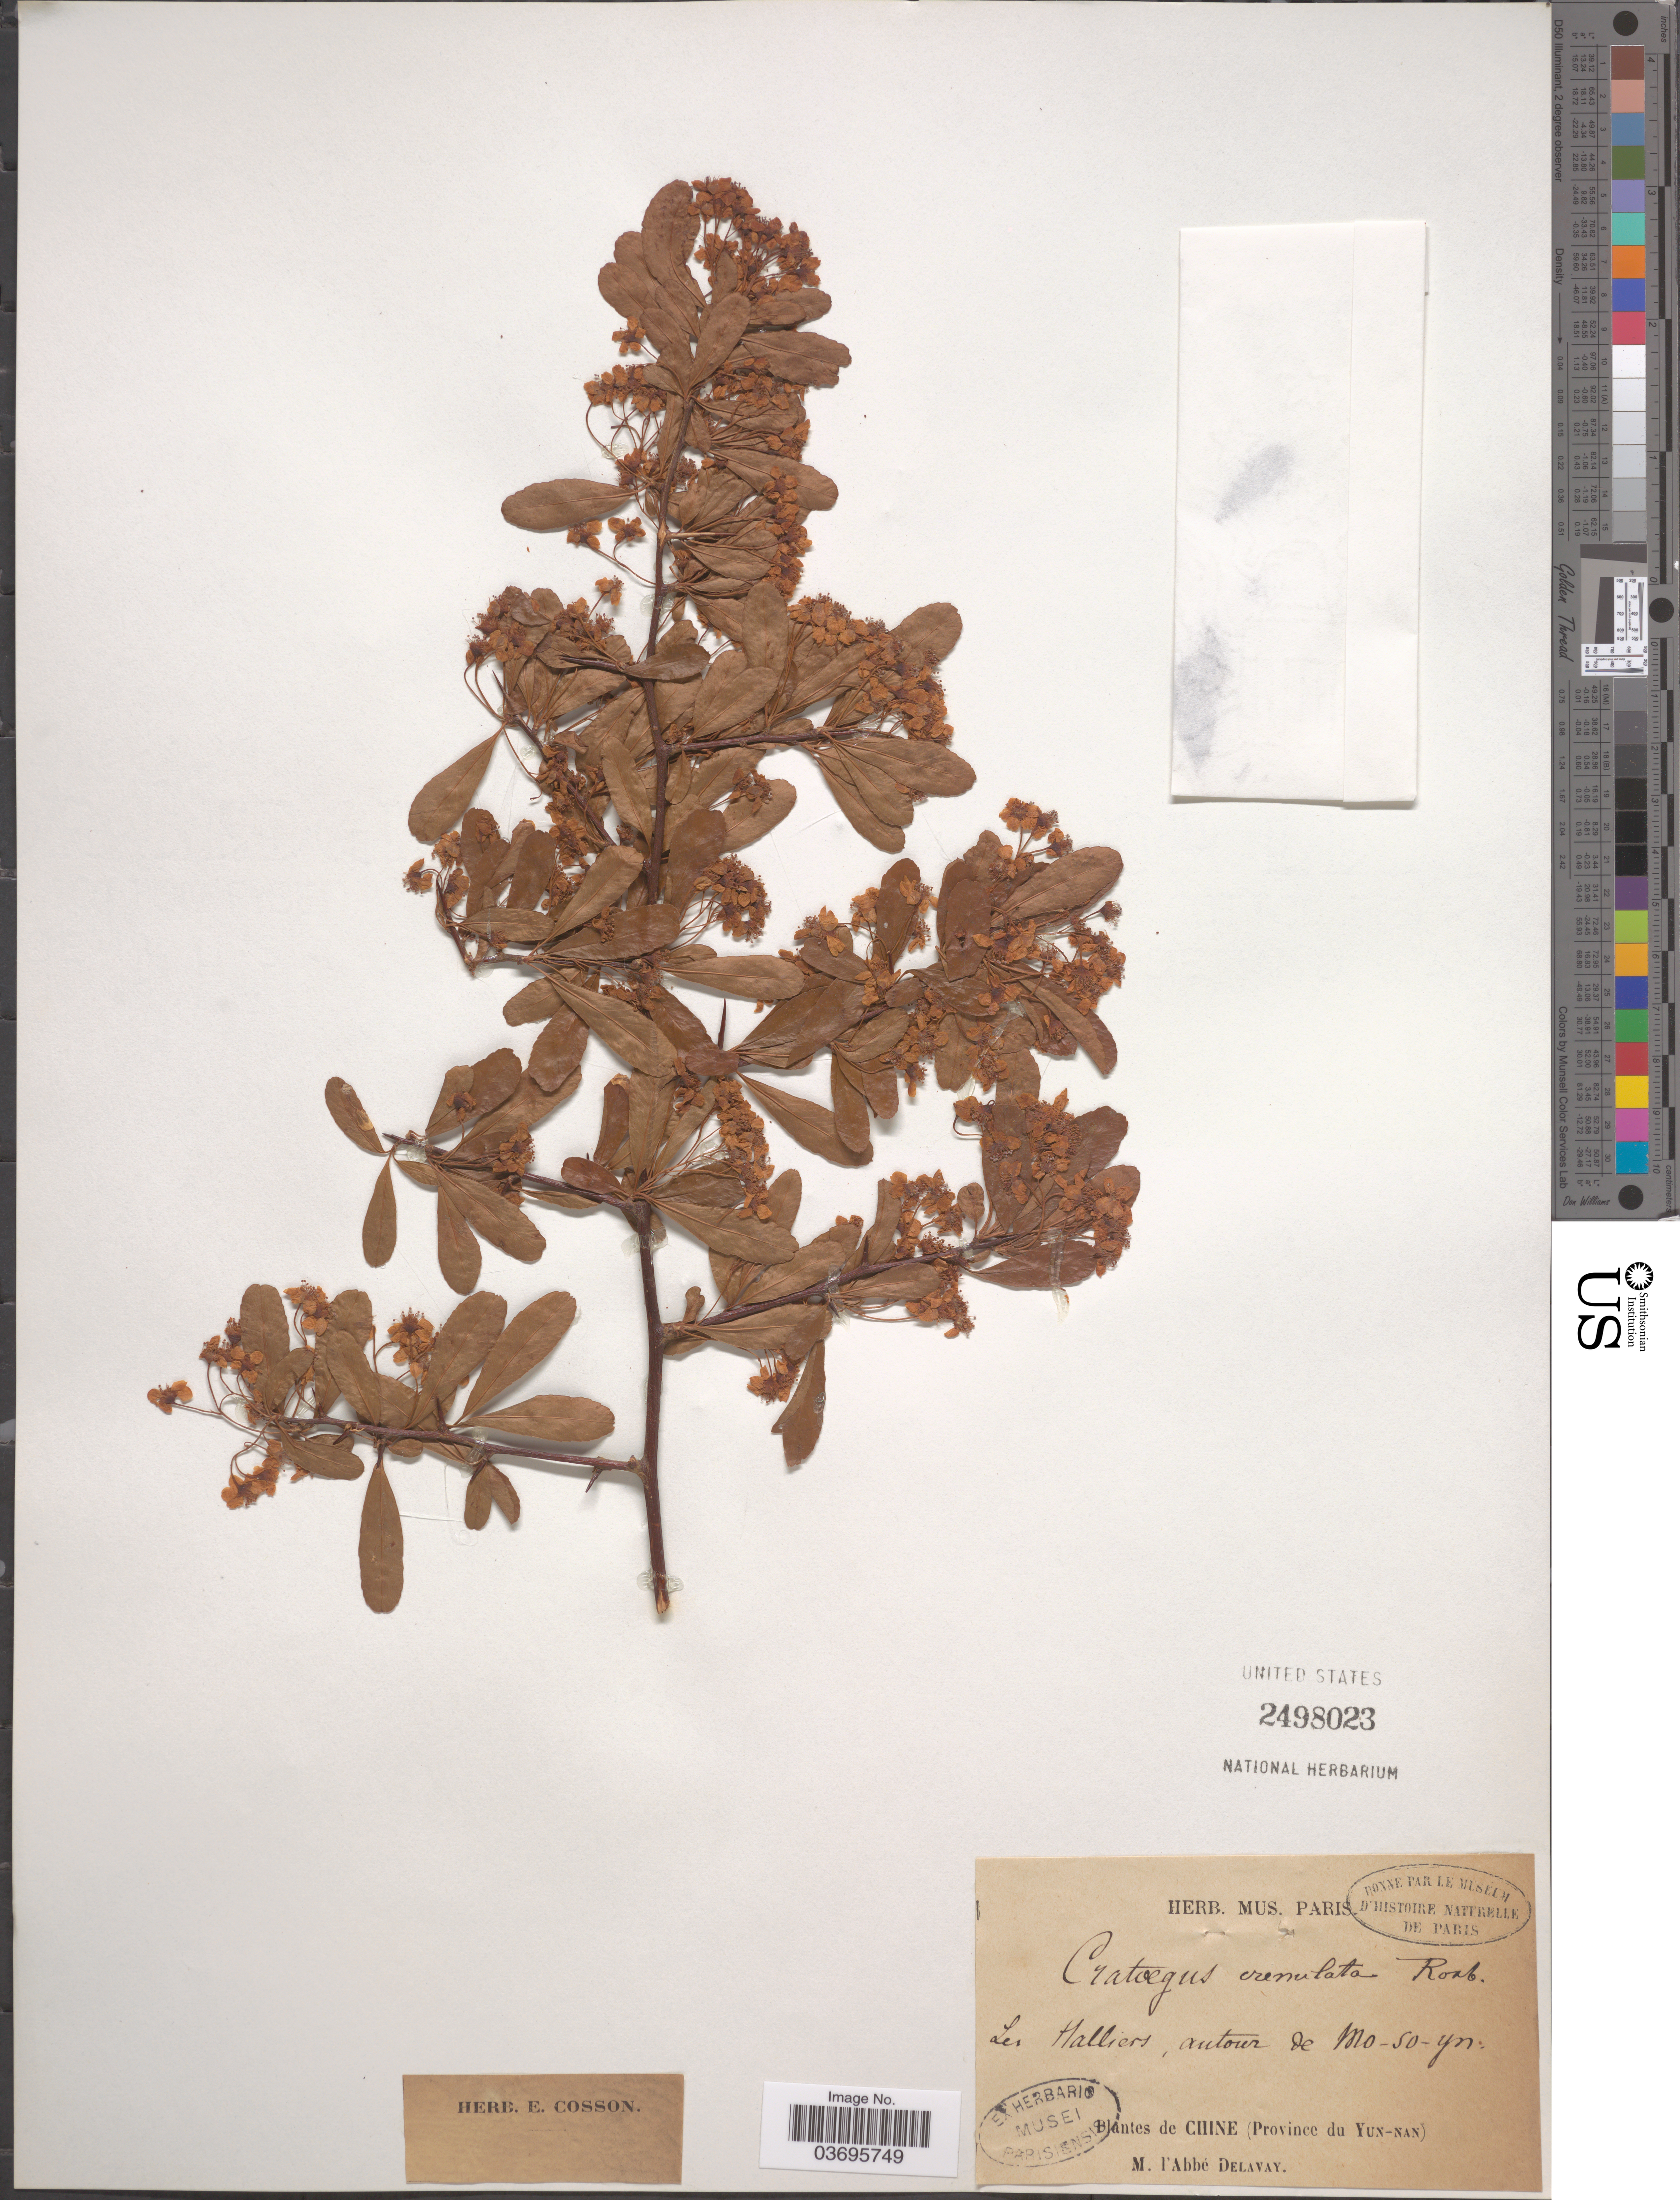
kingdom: Plantae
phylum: Tracheophyta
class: Magnoliopsida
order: Rosales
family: Rosaceae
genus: Pyracantha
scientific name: Pyracantha crenulata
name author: (D. Don) M. Roem.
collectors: P. Delavay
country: China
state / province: Yunnan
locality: Les Halliers, autour de Mo-So-Yn. Chine (Province du Yun-Nan).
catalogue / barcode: US 2498023